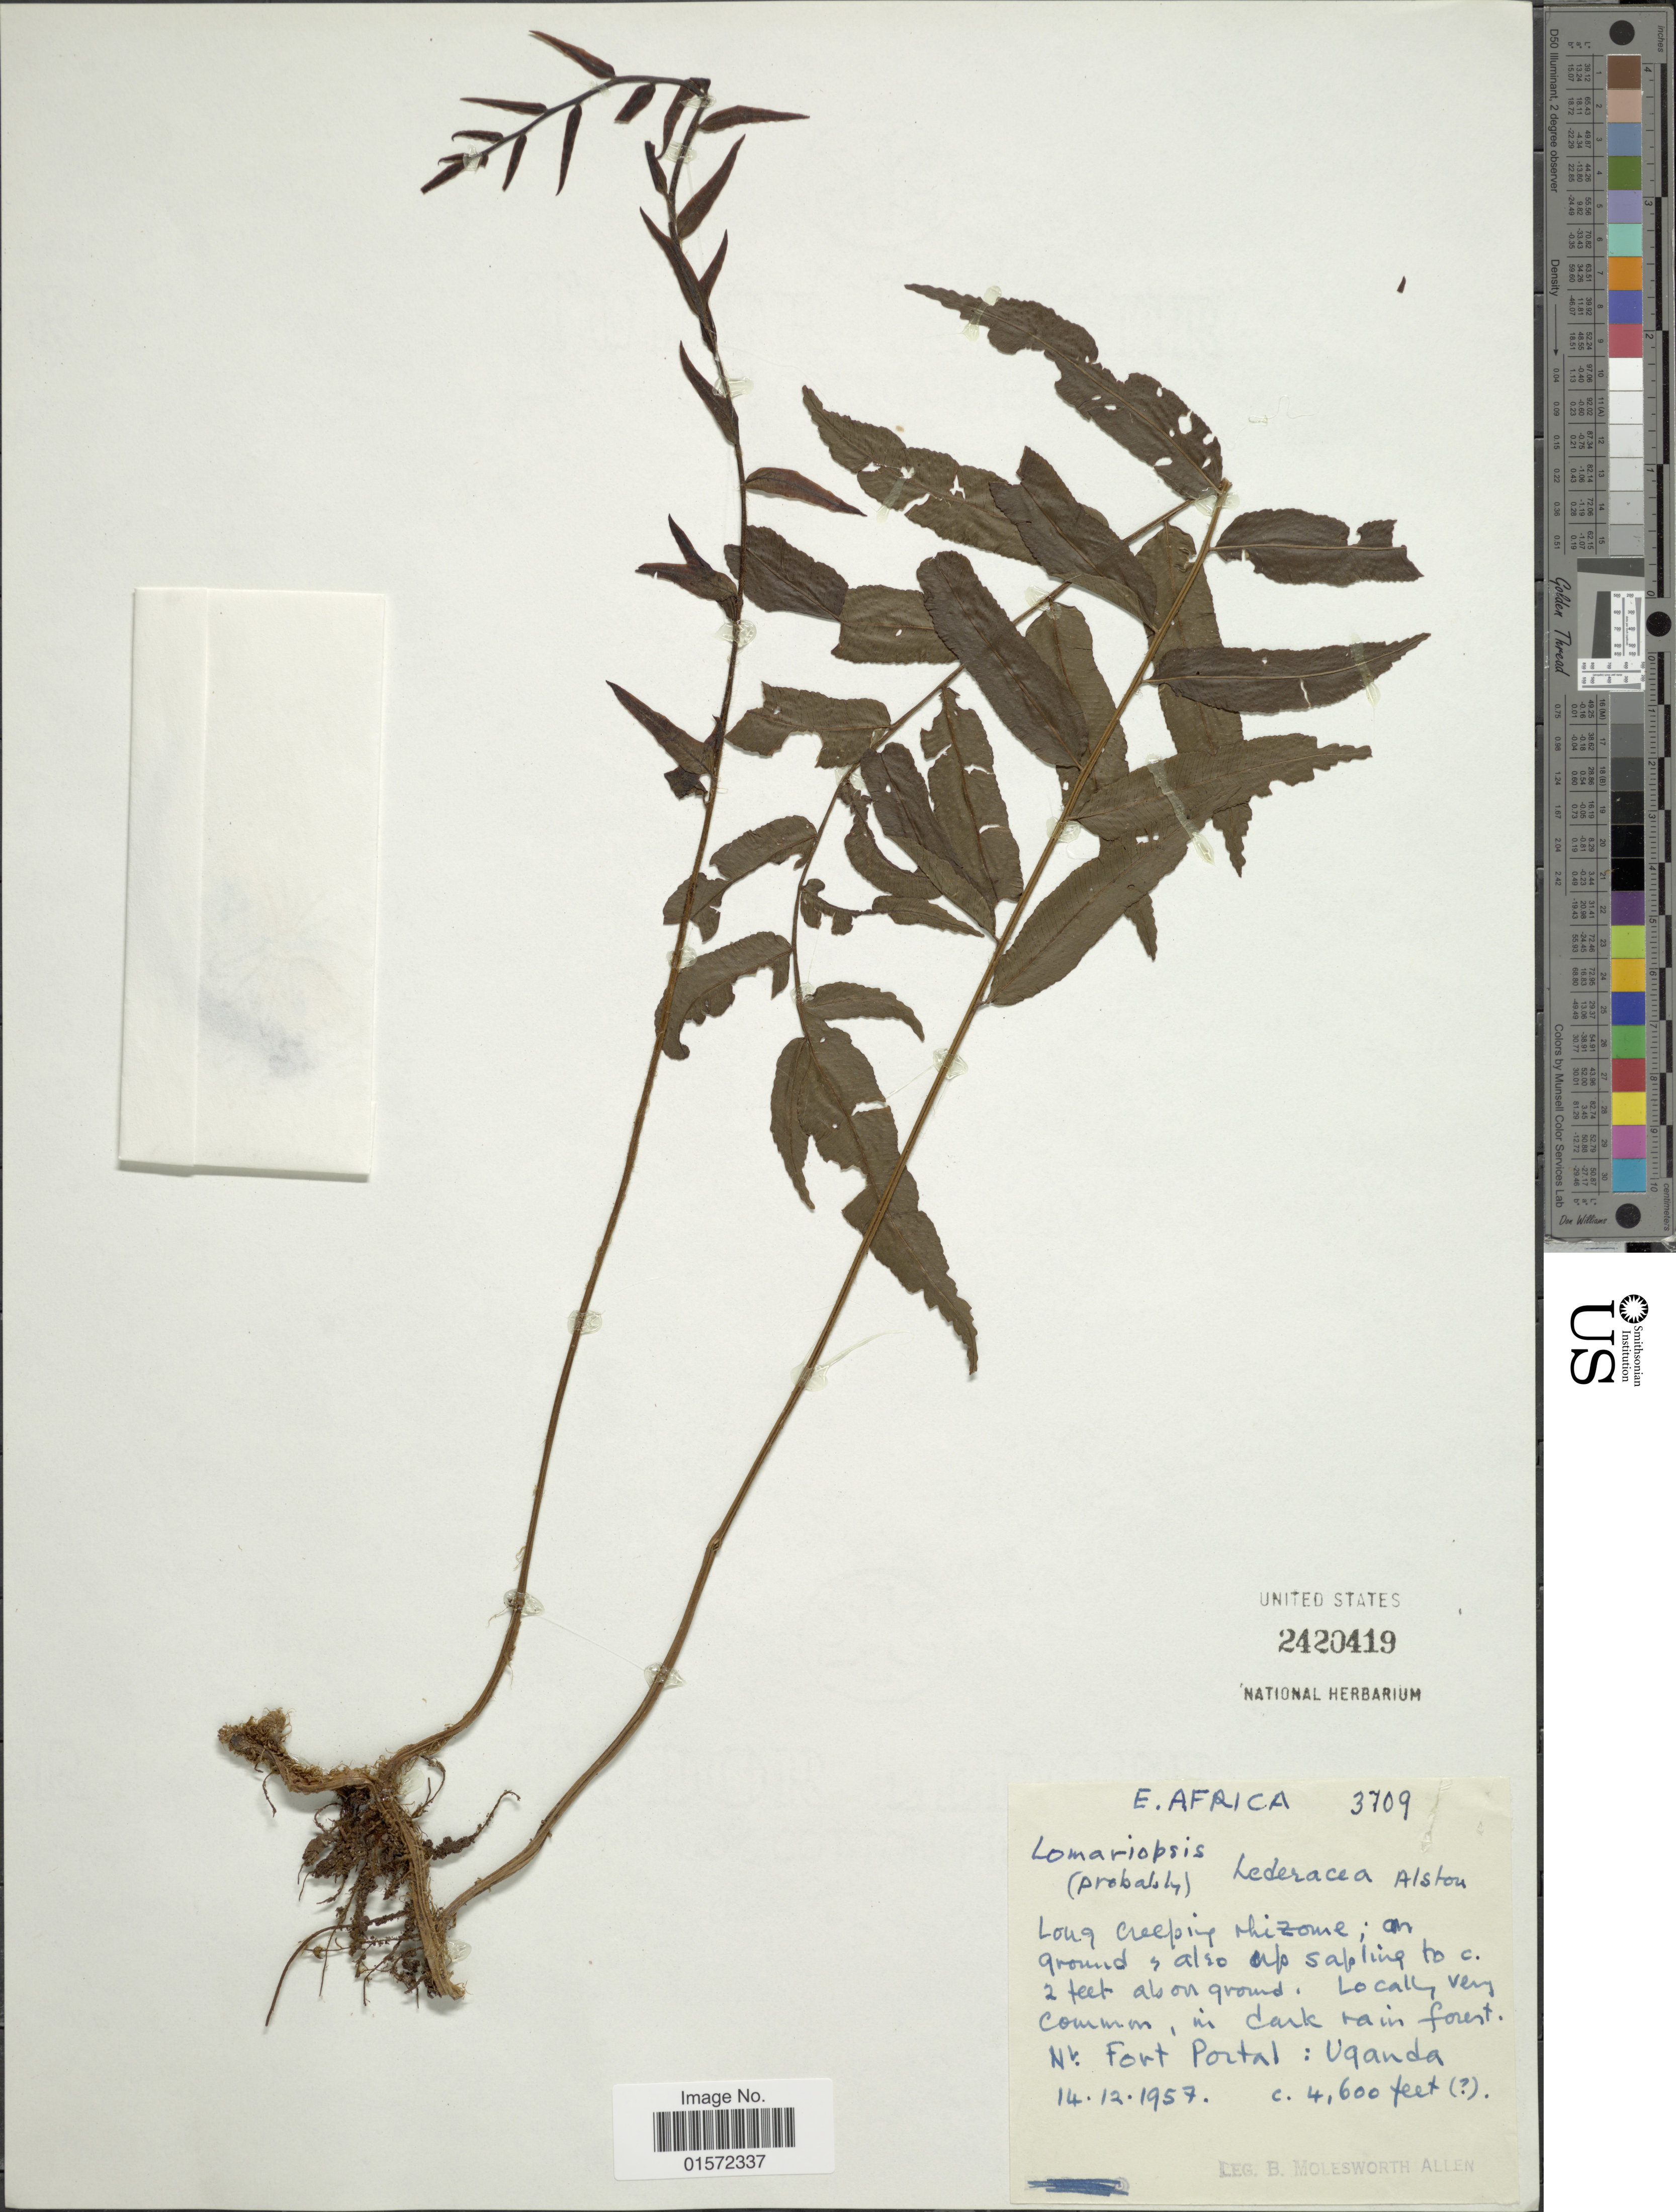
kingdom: Plantae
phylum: Tracheophyta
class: Polypodiopsida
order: Polypodiales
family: Lomariopsidaceae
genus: Lomariopsis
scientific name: Lomariopsis hederacea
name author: Alston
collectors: B. E. G. Molesworth-Allen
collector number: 3709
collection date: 1957-12-14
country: Uganda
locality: E. Africa, Nr Fort Portal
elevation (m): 1402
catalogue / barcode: US 2420419